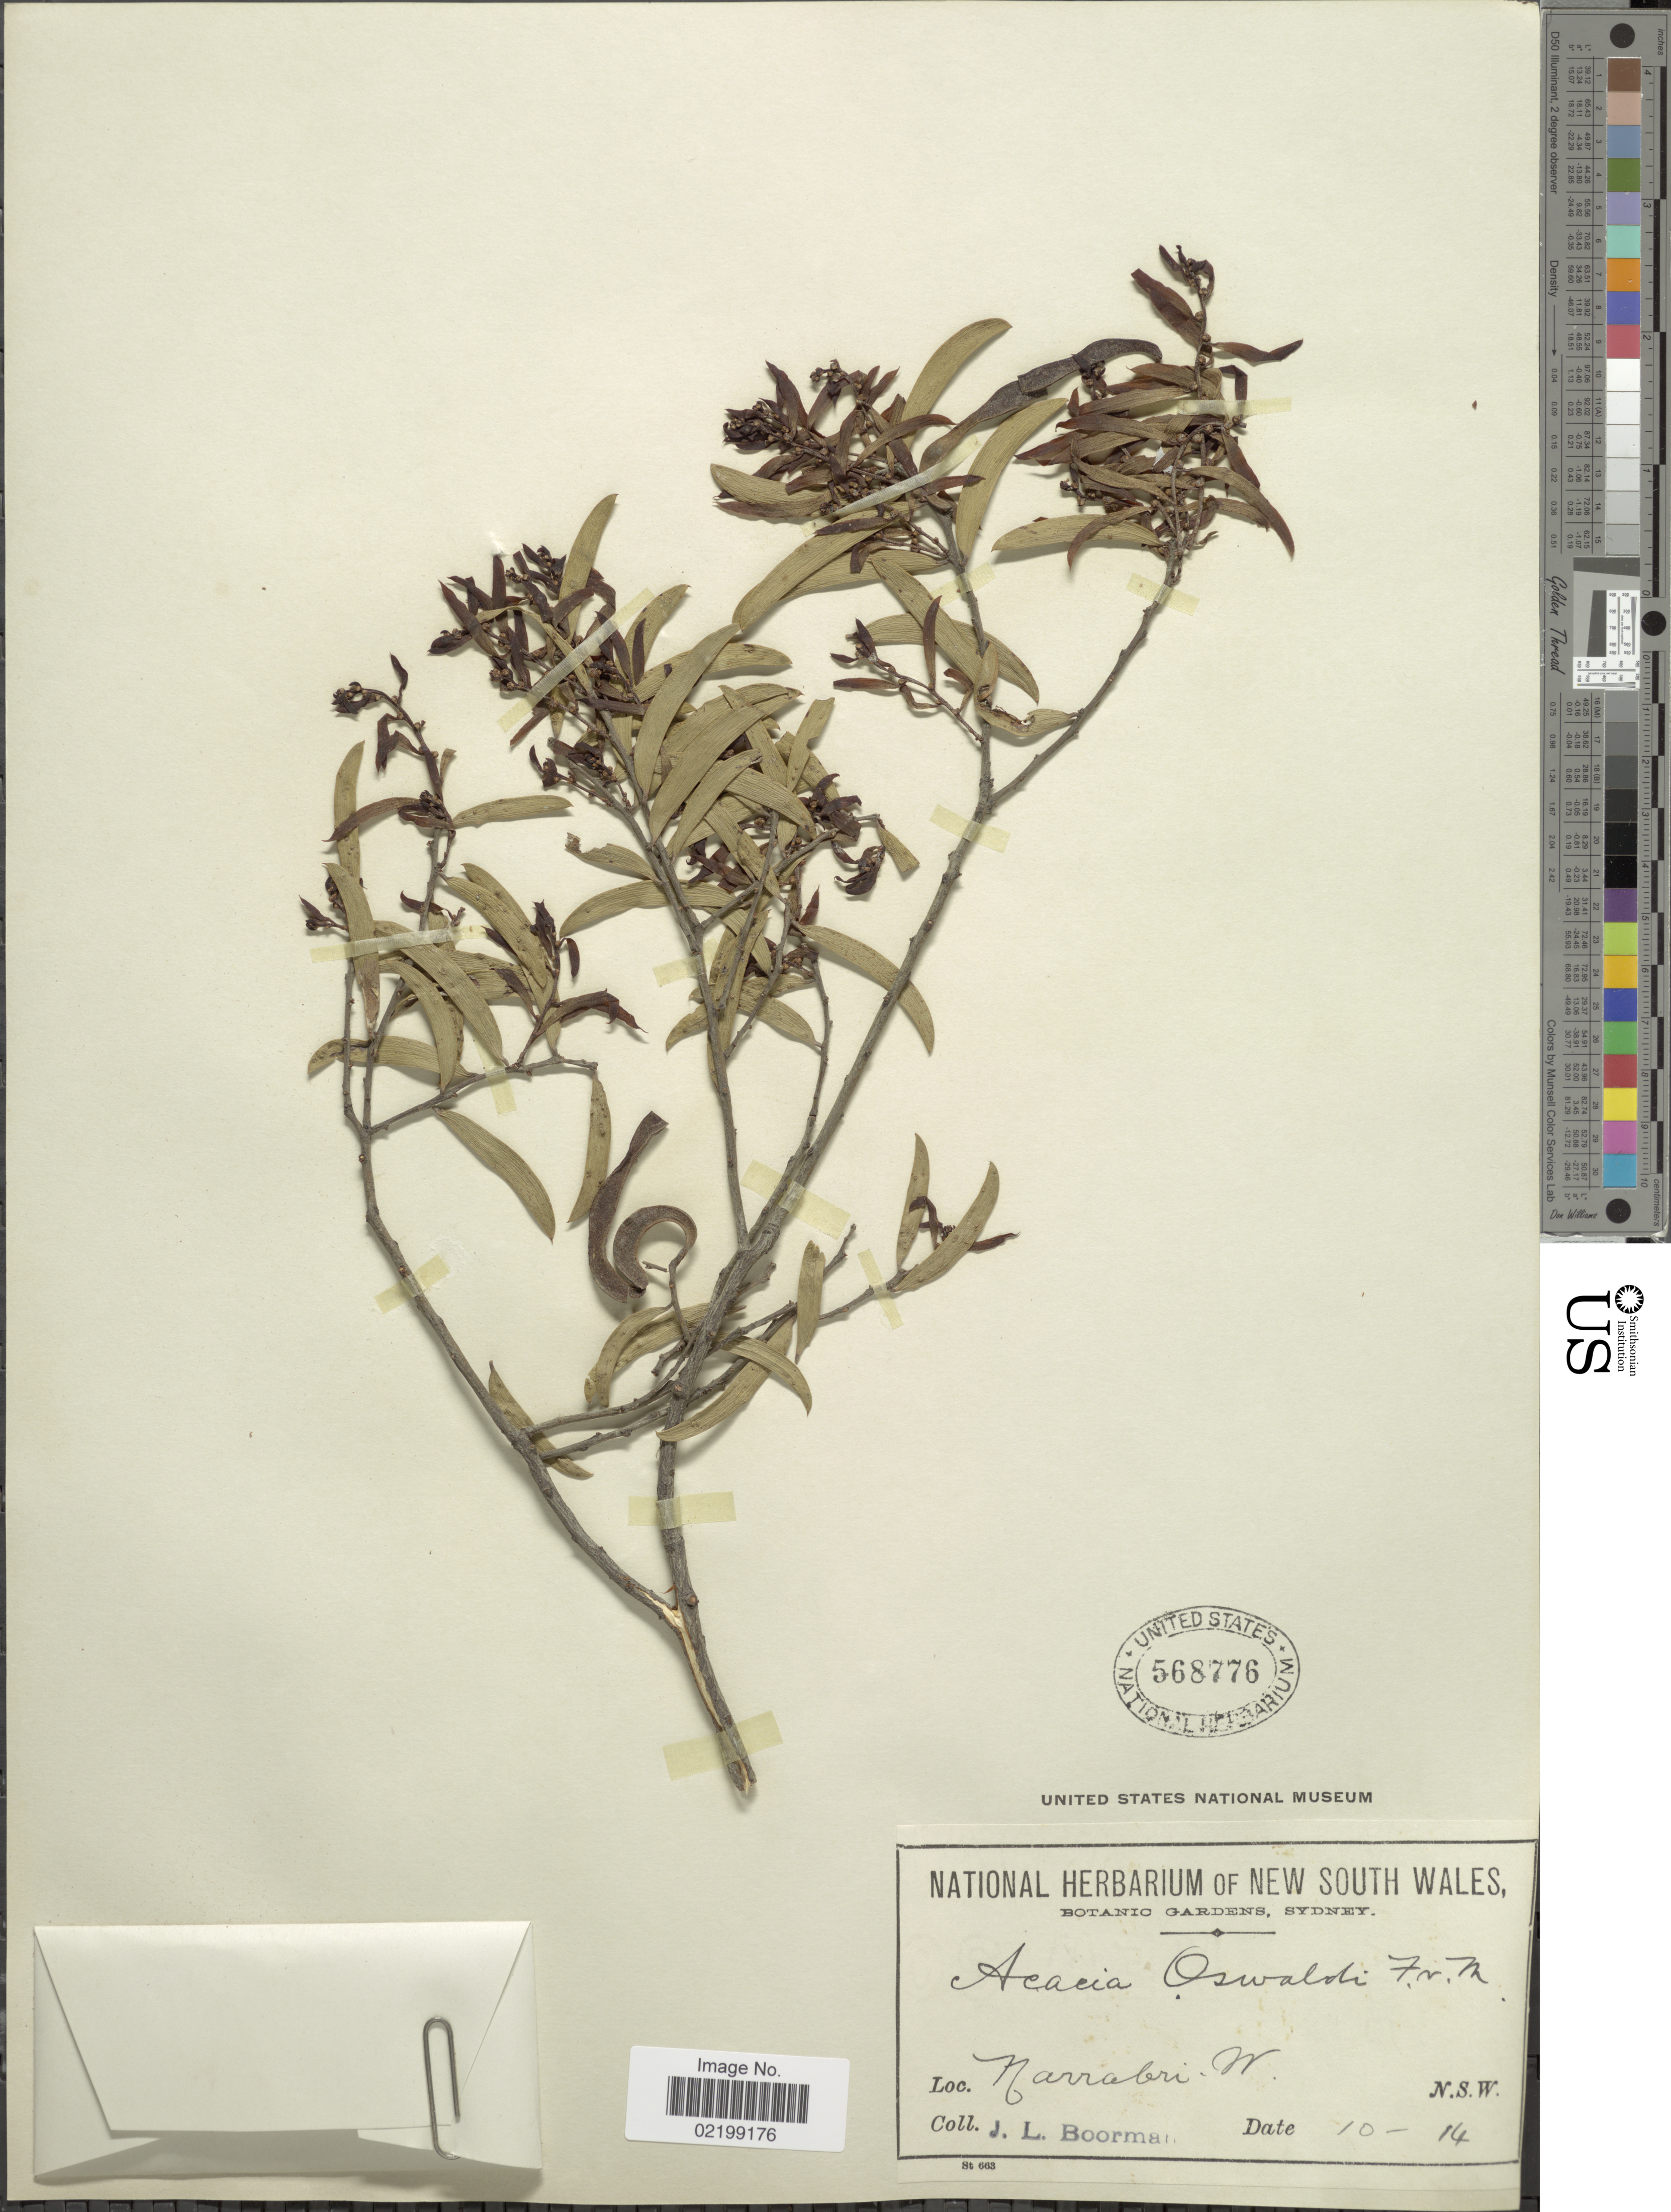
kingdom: Plantae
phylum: Tracheophyta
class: Magnoliopsida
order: Fabales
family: Fabaceae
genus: Acacia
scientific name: Acacia oswaldii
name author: F. Muell.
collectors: J. Boorman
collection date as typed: Transcribed d/m/y: /10/14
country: Australia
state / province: New South Wales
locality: Narrabri W.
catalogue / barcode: US 568776